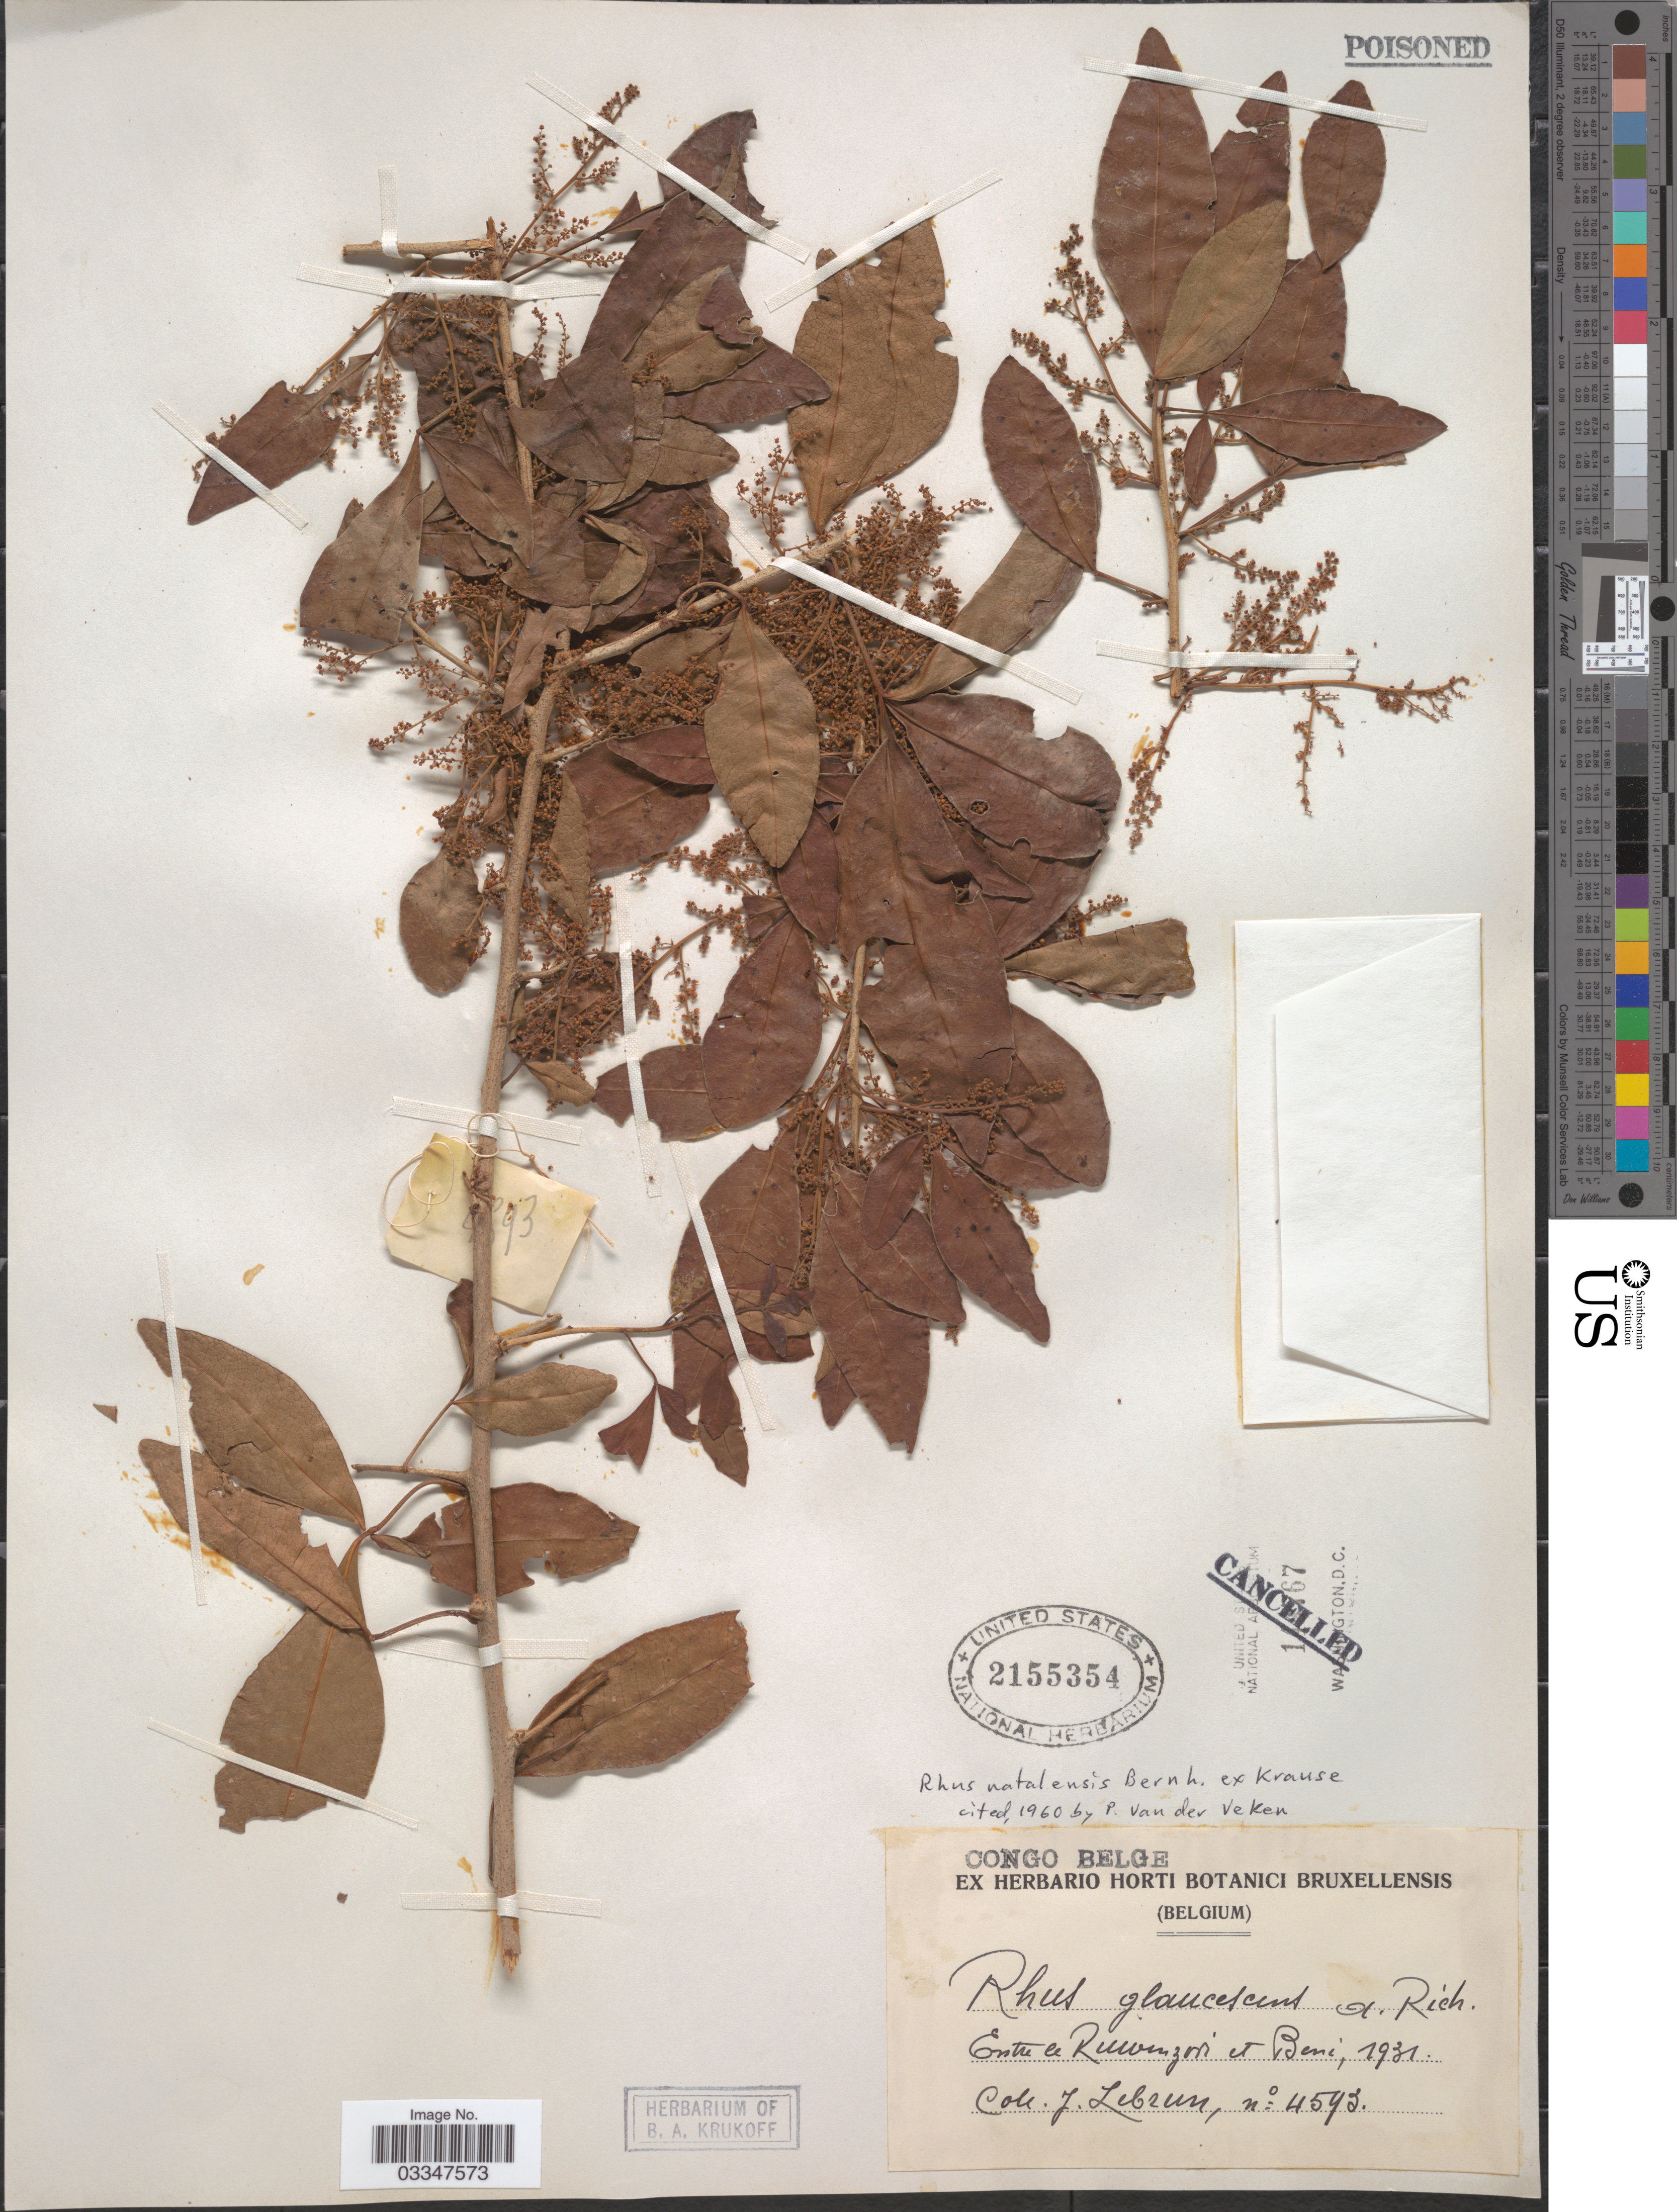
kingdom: Plantae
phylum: Tracheophyta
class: Magnoliopsida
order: Sapindales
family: Anacardiaceae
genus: Rhus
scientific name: Rhus natalensis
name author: Bernh.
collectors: J. A. Lebrun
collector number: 4593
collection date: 1931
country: Congo, Democratic Republic of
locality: Congo Belge. Entre le Ruwenzori et Beni.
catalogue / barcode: US 2155354